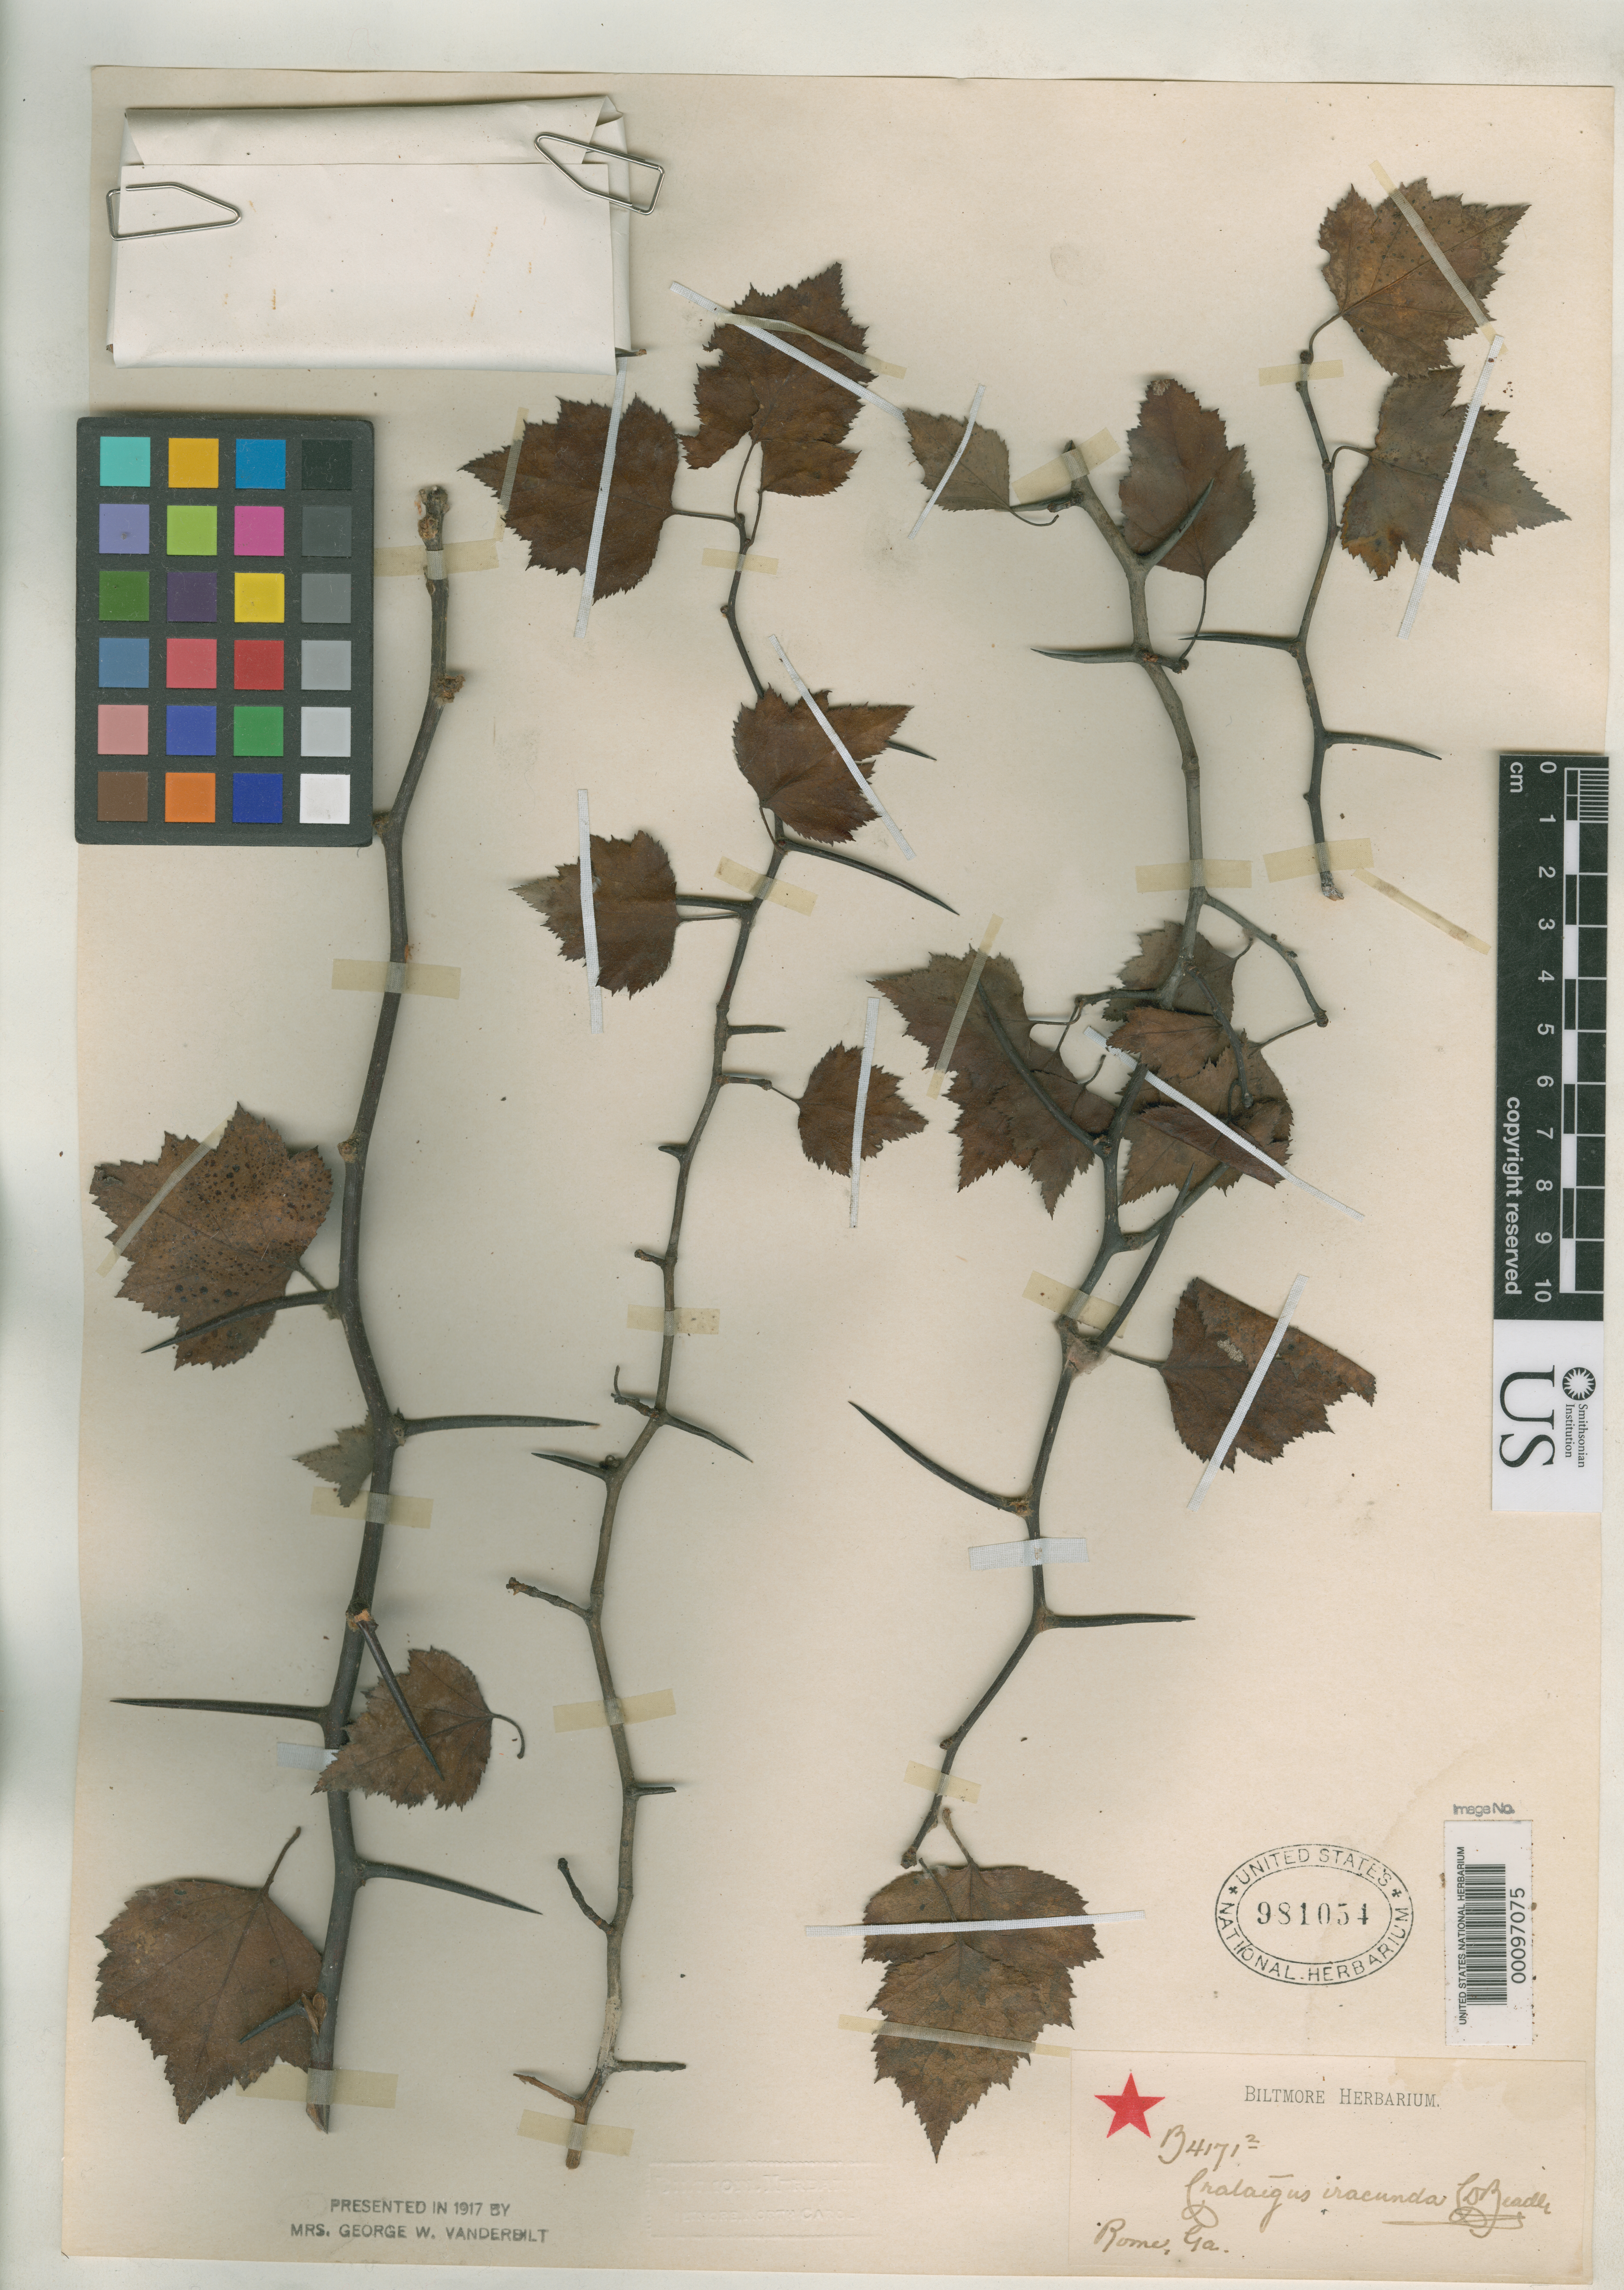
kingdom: Plantae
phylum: Tracheophyta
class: Magnoliopsida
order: Rosales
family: Rosaceae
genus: Crataegus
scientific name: Crataegus iracunda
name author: Beadle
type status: Syntype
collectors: ex herb. Biltmore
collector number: B 4171/2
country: United States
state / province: Georgia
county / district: Floyd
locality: Rome.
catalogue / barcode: US 981054